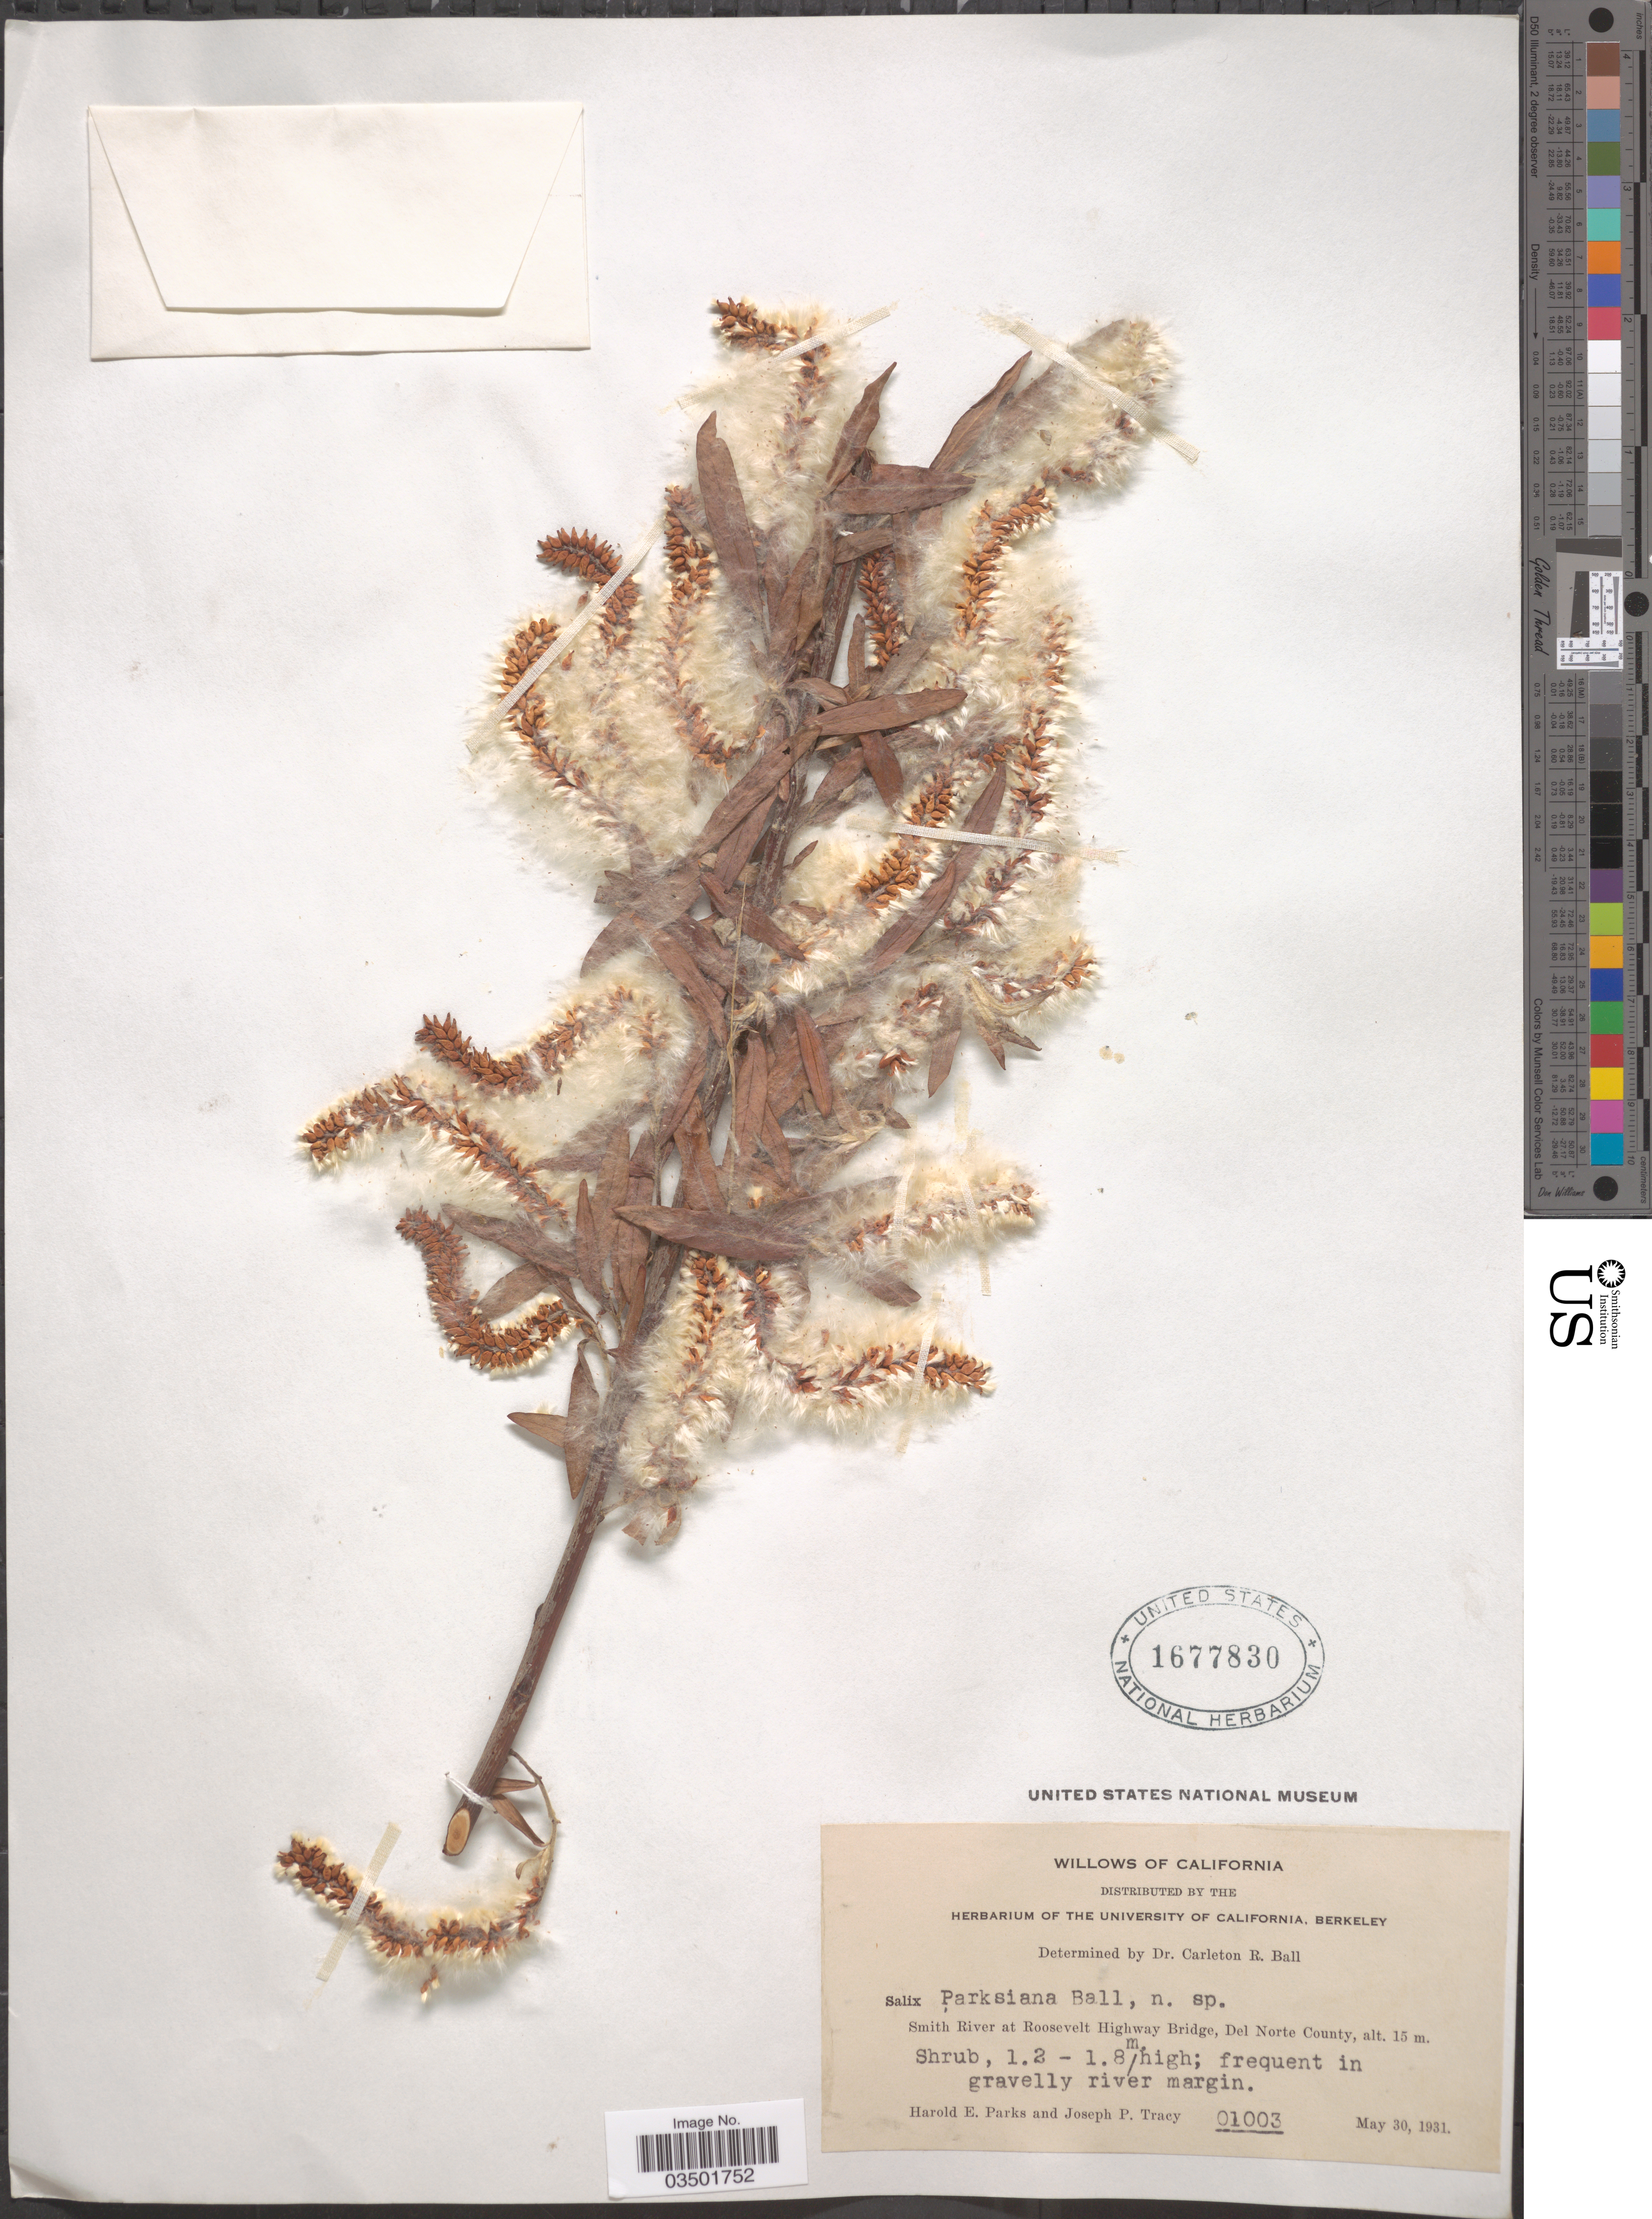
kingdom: Plantae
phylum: Tracheophyta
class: Magnoliopsida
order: Malpighiales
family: Salicaceae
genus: Salix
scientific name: Salix parksiana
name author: C.R. Ball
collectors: H. E. Parks & J. Tracy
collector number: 01003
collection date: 1931-05-30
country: United States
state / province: California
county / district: Del Norte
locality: Smith River at Roosevelt Highway Bridge, Del Norte County.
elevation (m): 15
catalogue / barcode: US 1677830